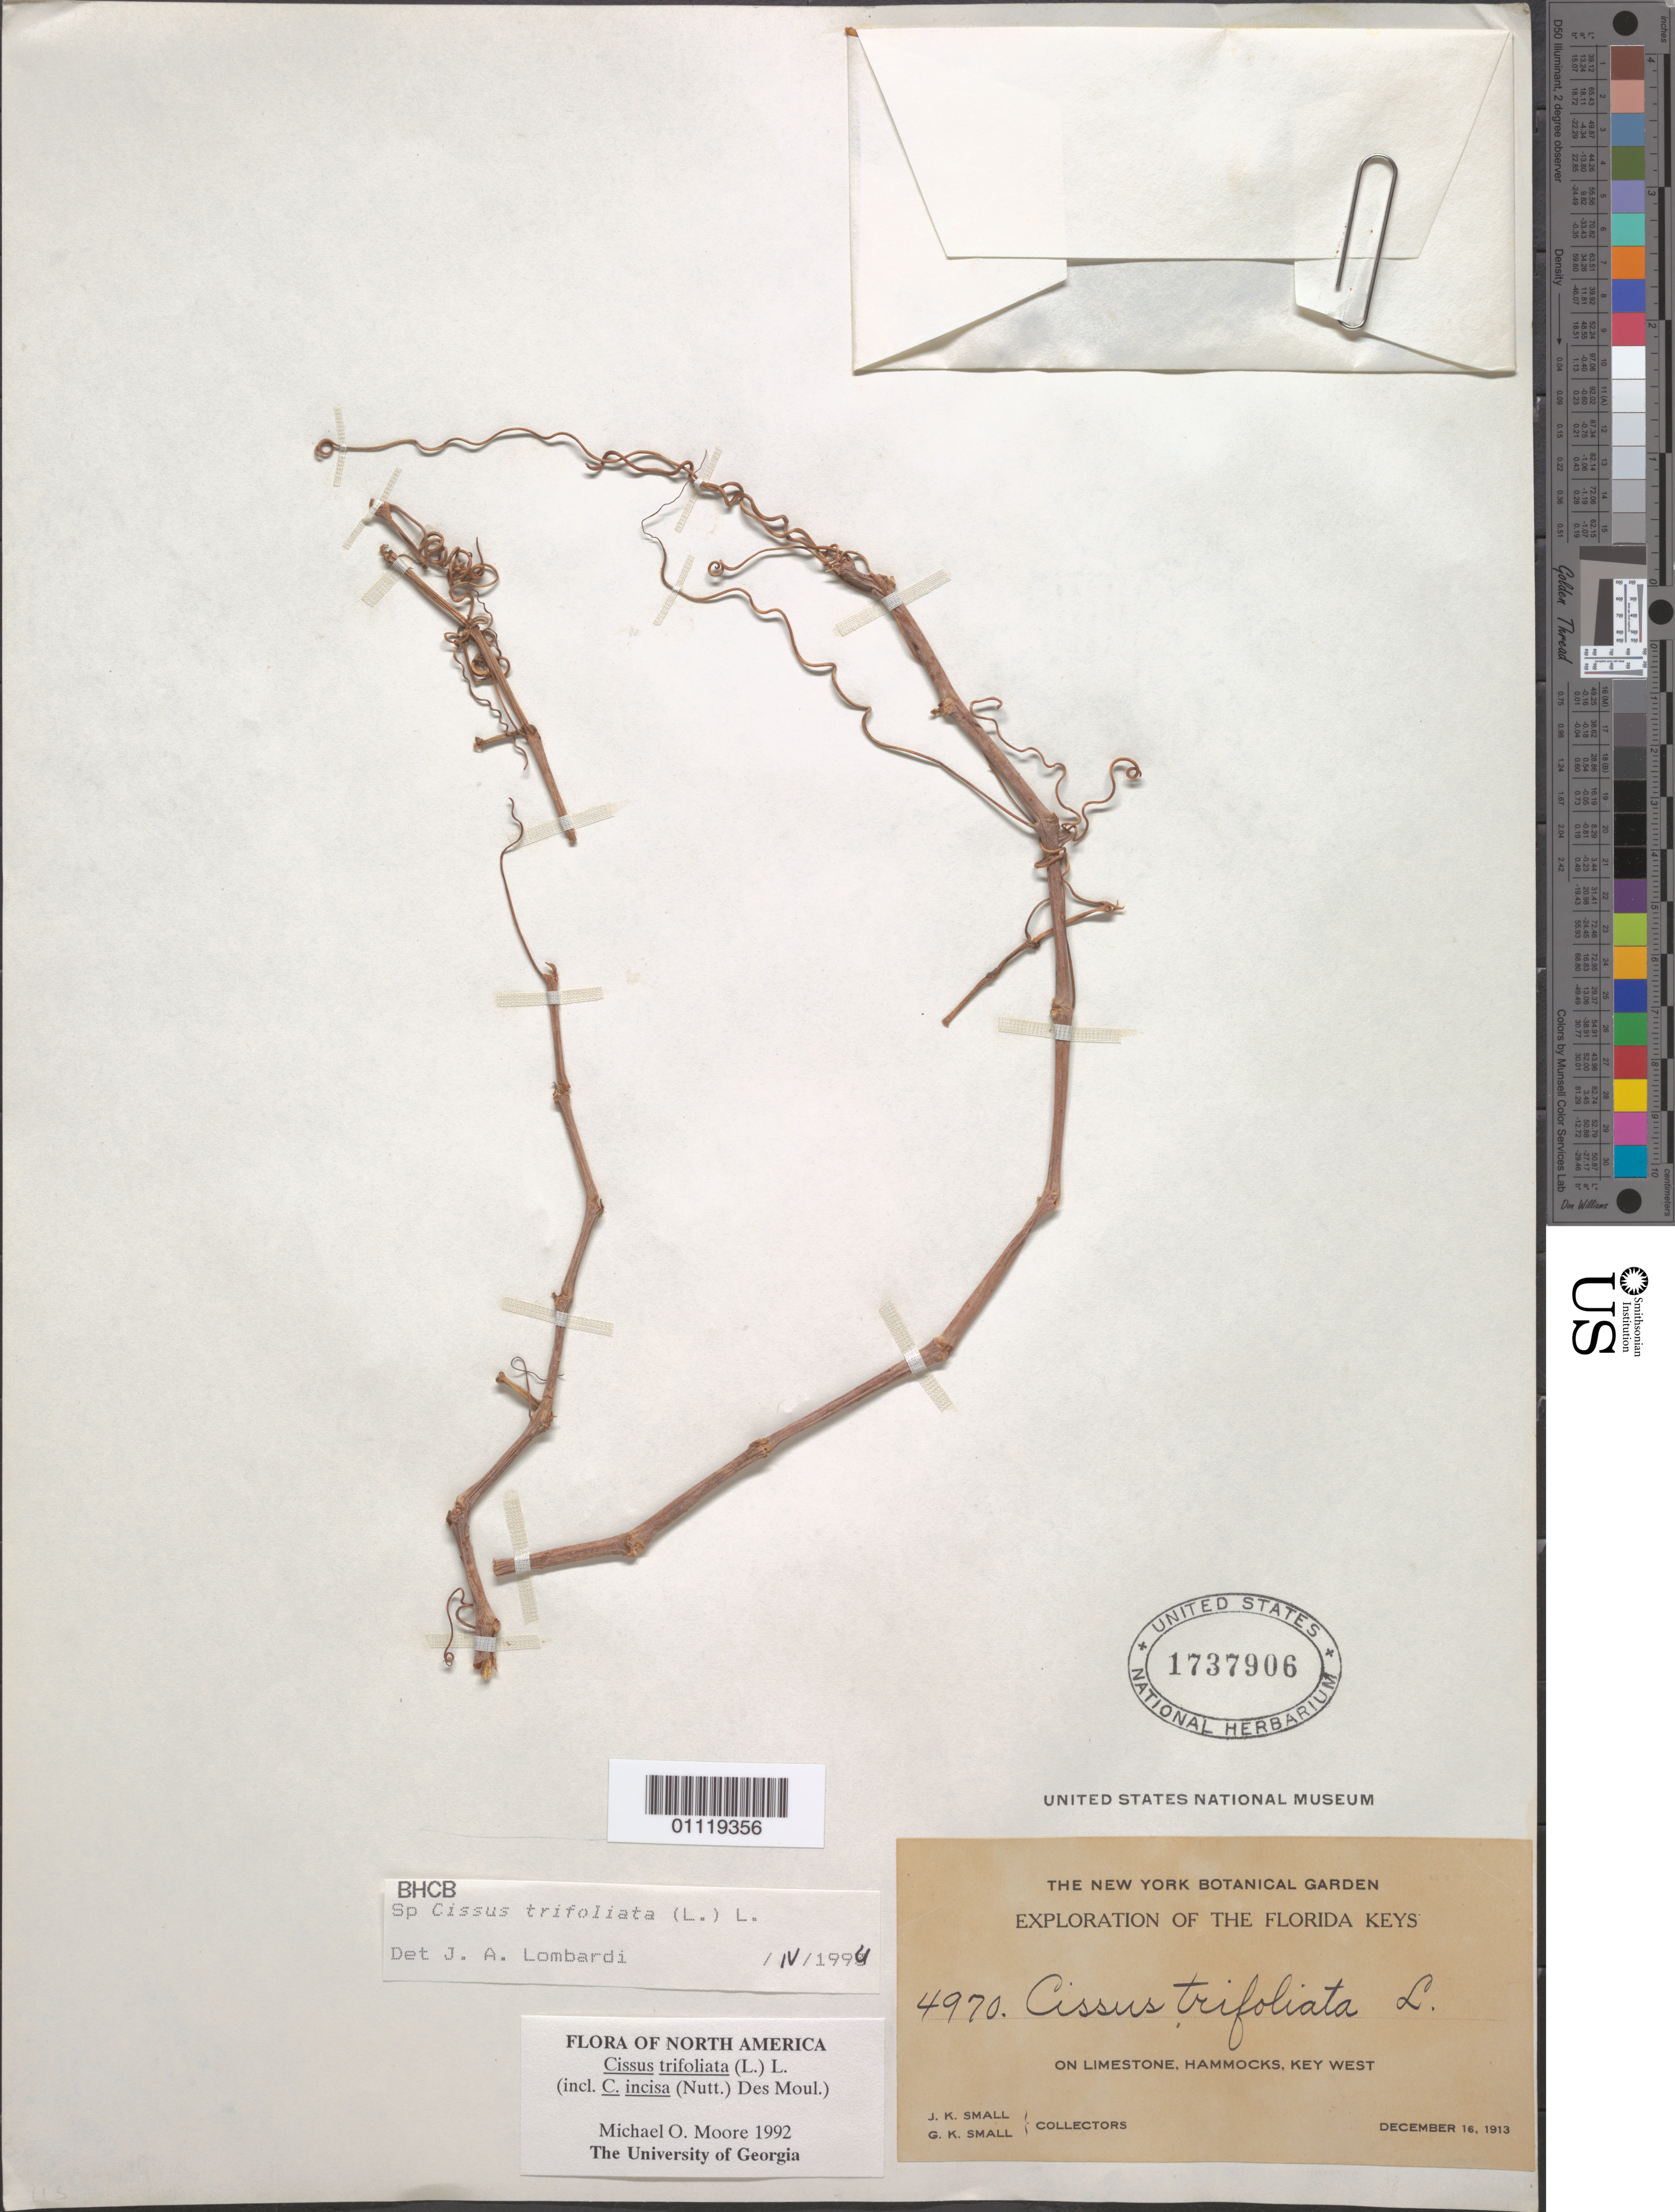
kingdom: Plantae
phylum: Tracheophyta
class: Magnoliopsida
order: Vitales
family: Vitaceae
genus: Cissus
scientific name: Cissus trifoliata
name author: (L.) L.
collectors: J. K. Small & G. K. Small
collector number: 4970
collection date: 1913-12-16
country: United States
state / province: Florida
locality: Hammocks, Key West.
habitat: On limestone.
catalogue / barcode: US 1737906